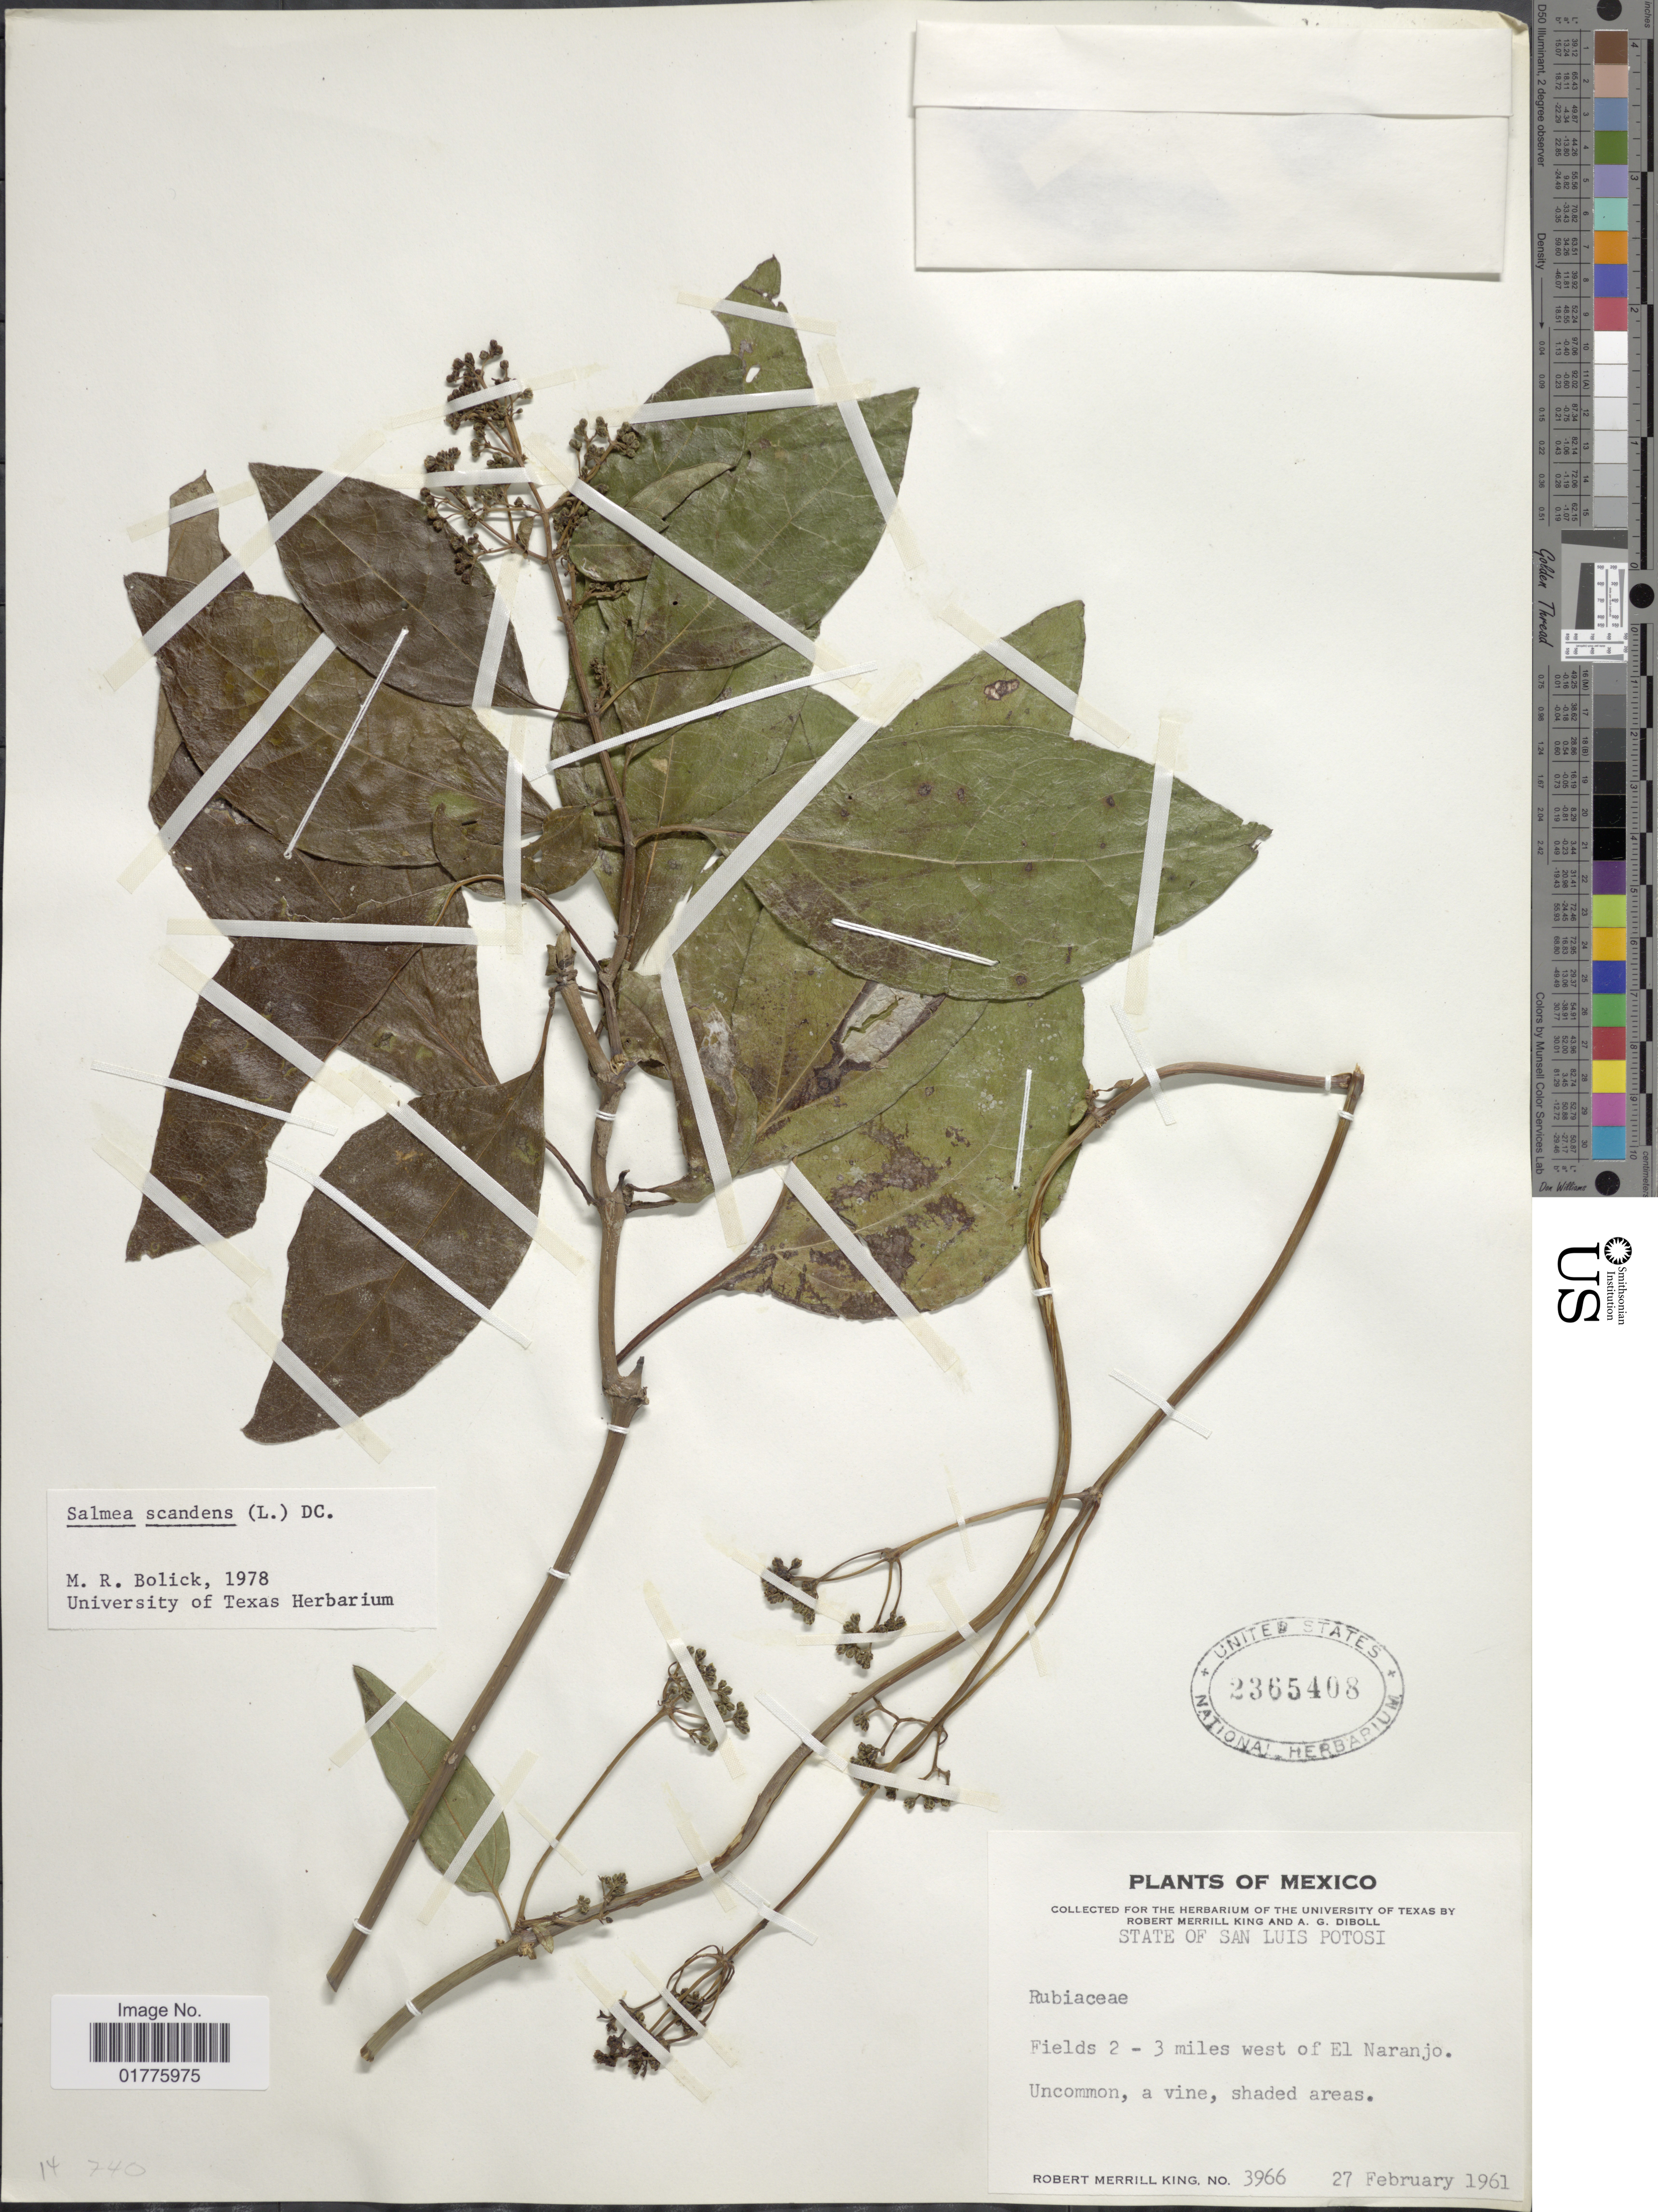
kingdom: Plantae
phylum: Tracheophyta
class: Magnoliopsida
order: Asterales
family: Asteraceae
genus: Salmea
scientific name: Salmea scandens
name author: (L.) DC.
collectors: R. M. King & A. Diboll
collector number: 3966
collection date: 1961-02-27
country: Mexico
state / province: San Luis Potosí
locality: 3 miles west of El Naranjo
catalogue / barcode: US 2365408